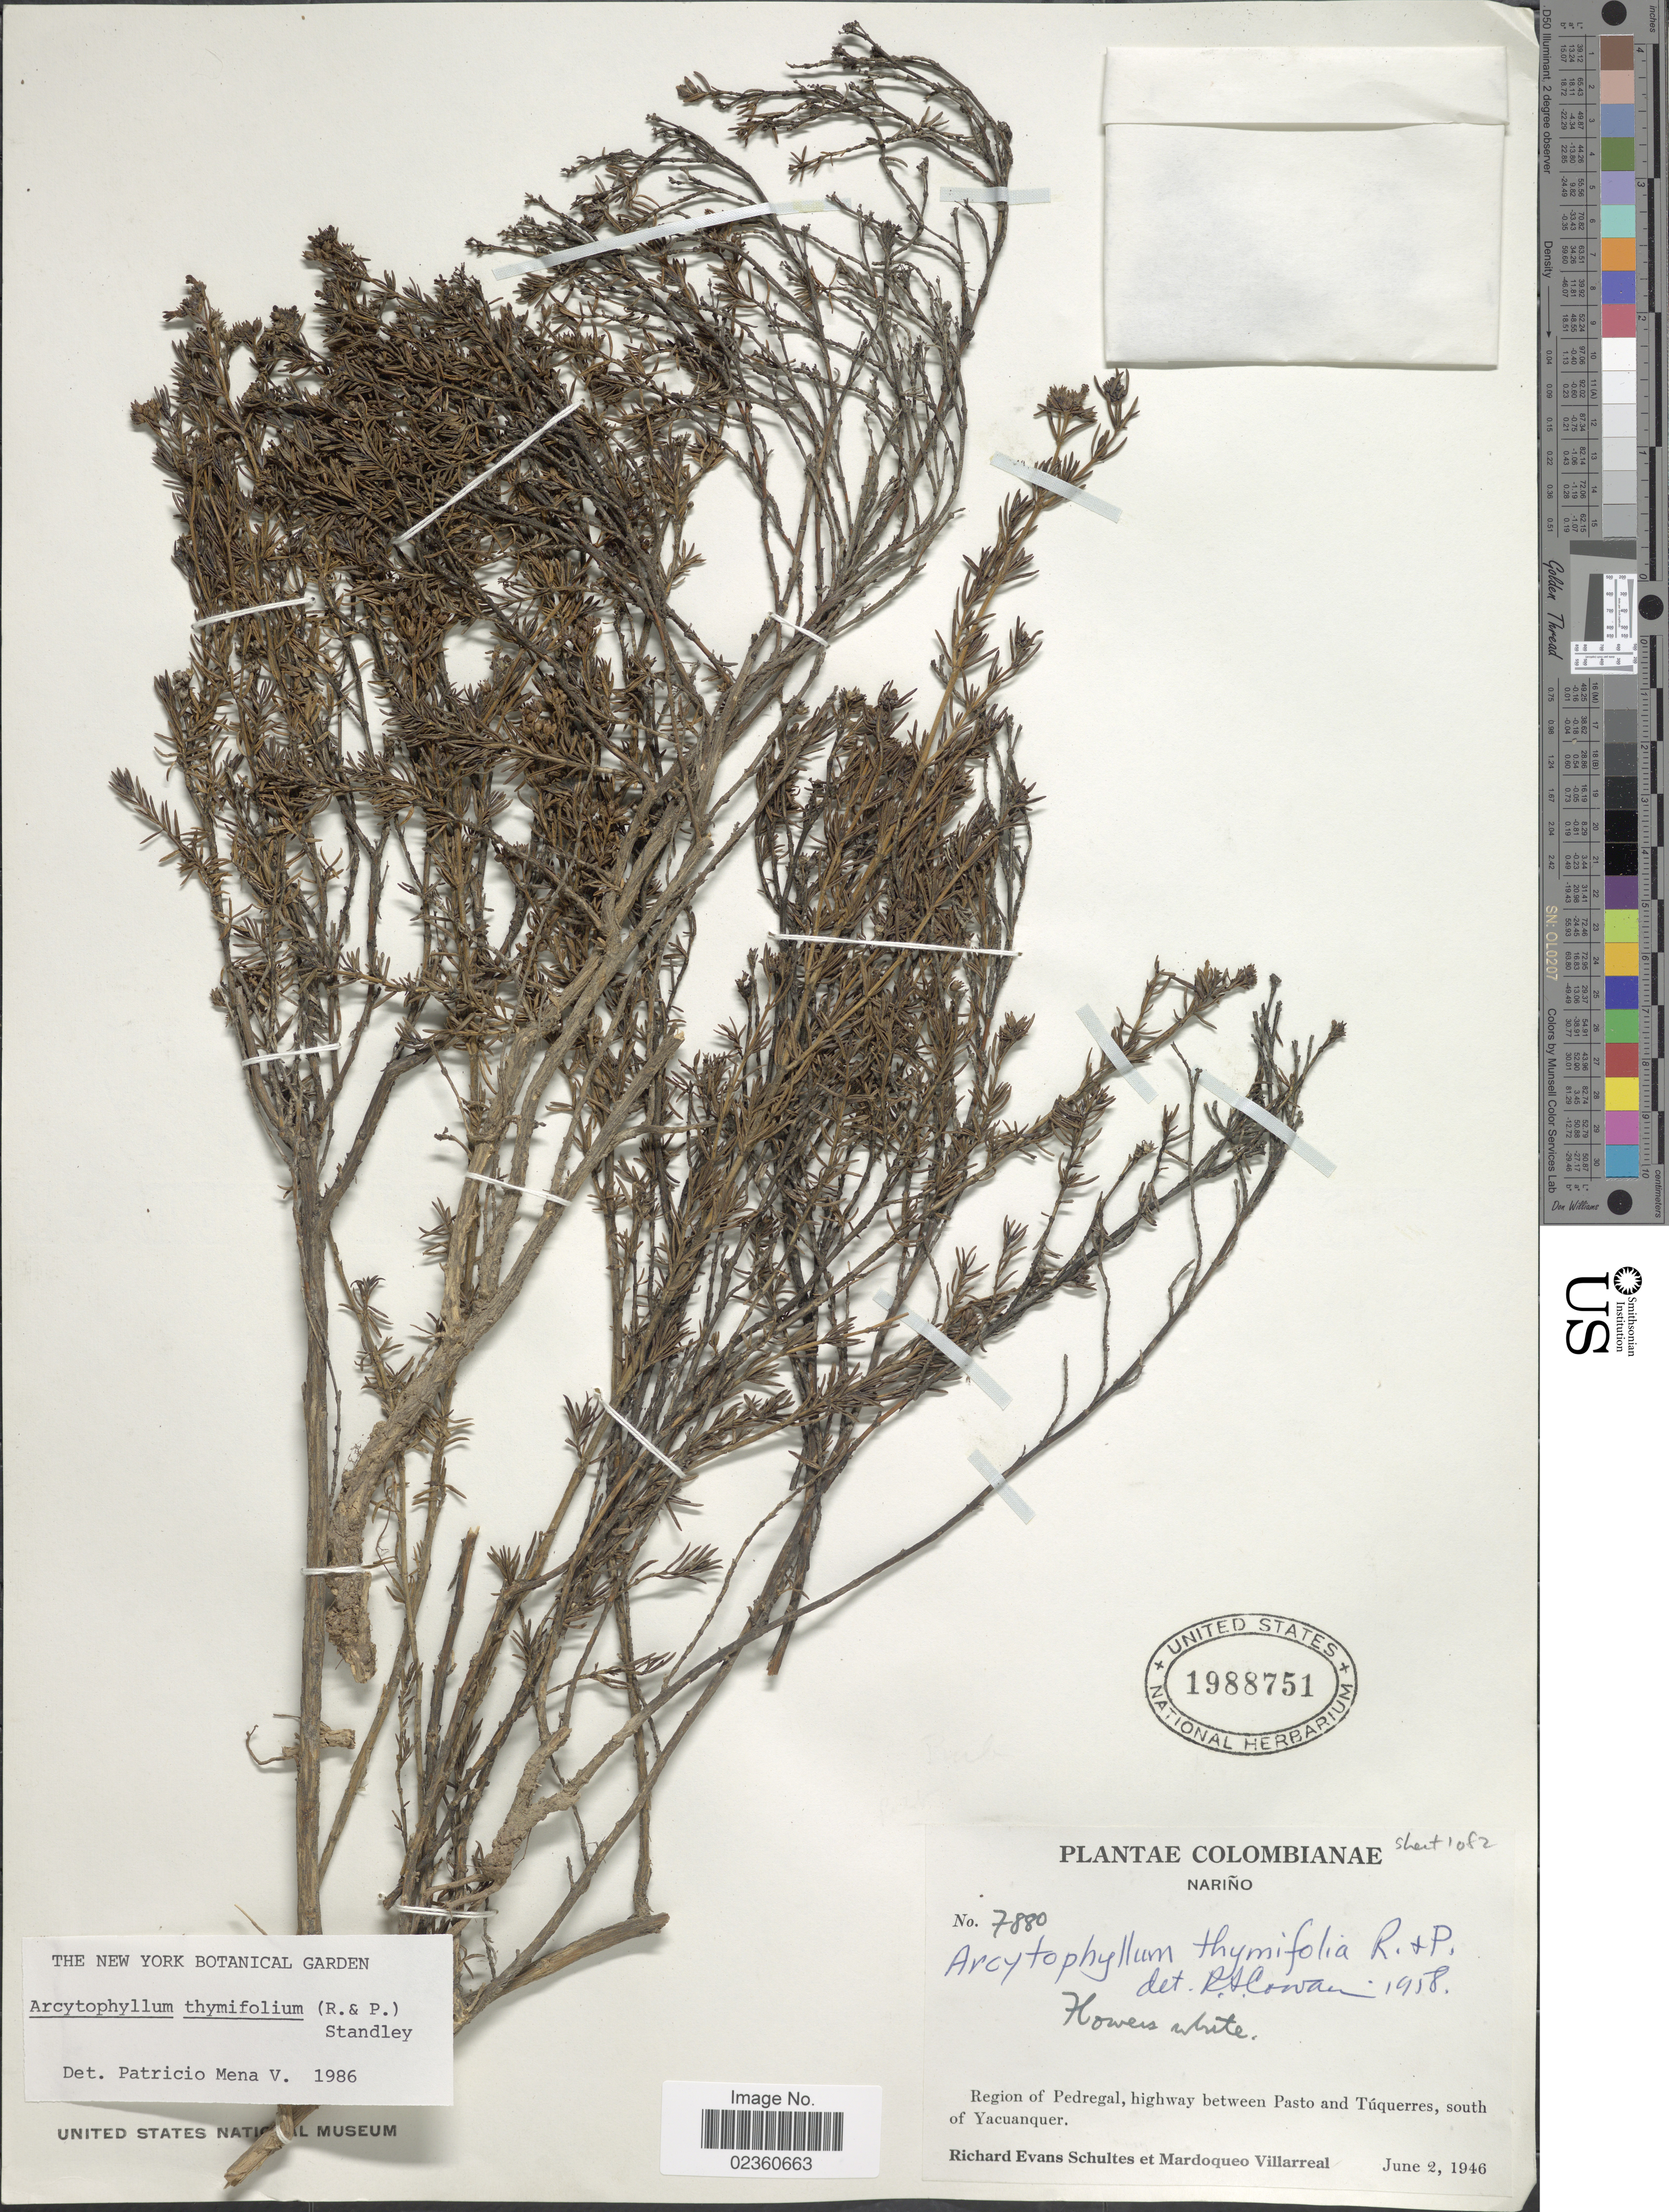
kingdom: Plantae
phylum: Tracheophyta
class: Magnoliopsida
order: Gentianales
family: Rubiaceae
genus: Arcytophyllum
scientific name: Arcytophyllum thymifolium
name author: (Ruiz & Pav.) Standl.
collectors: R. E. Schultes & M. Villarreal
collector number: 7880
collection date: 1946-06-02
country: Colombia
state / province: Nariño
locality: Region of Pedregak, highway between Pasto and Túquerres, south of Yacuanquer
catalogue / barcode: US 1988751